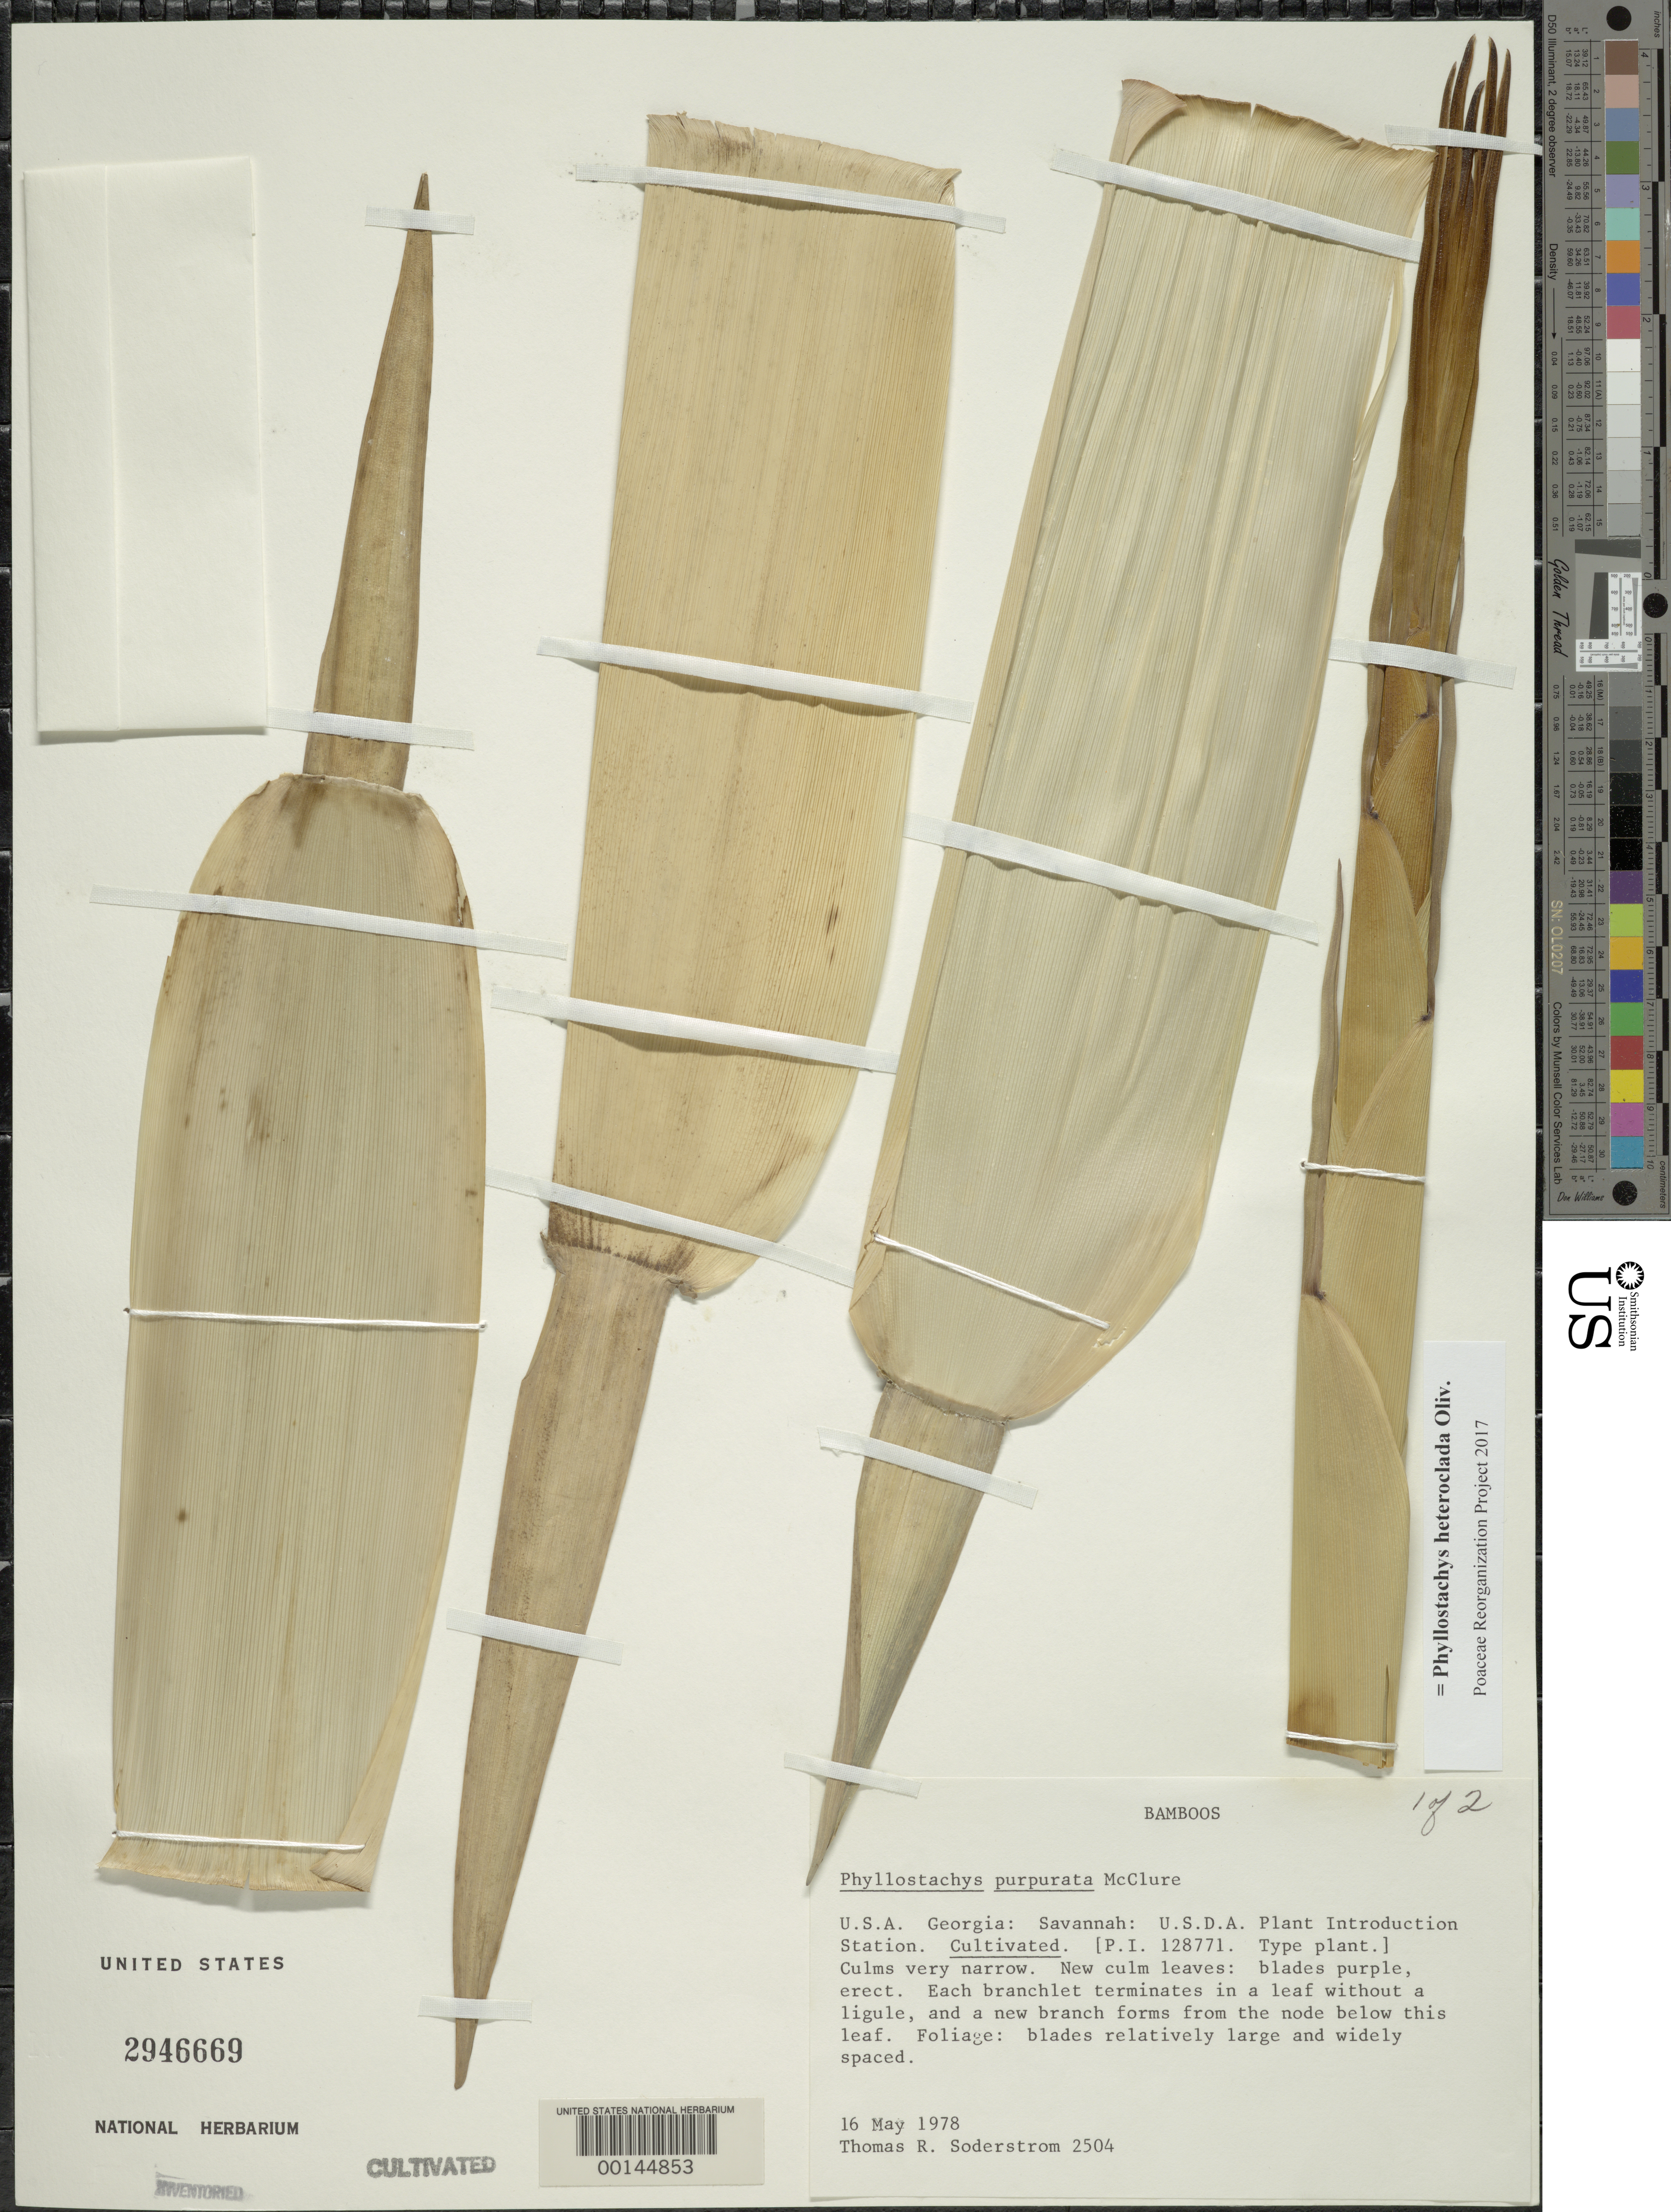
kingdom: Plantae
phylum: Tracheophyta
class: Liliopsida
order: Poales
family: Poaceae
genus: Phyllostachys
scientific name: Phyllostachys heteroclada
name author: Oliv.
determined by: Poaceae Reorganization Project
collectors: T. R. Soderstrom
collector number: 2504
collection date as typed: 16 May 1978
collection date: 1978-05-16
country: United States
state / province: Georgia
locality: Savannah, Barbour Lathrop P.I. Garden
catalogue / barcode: US 2946669